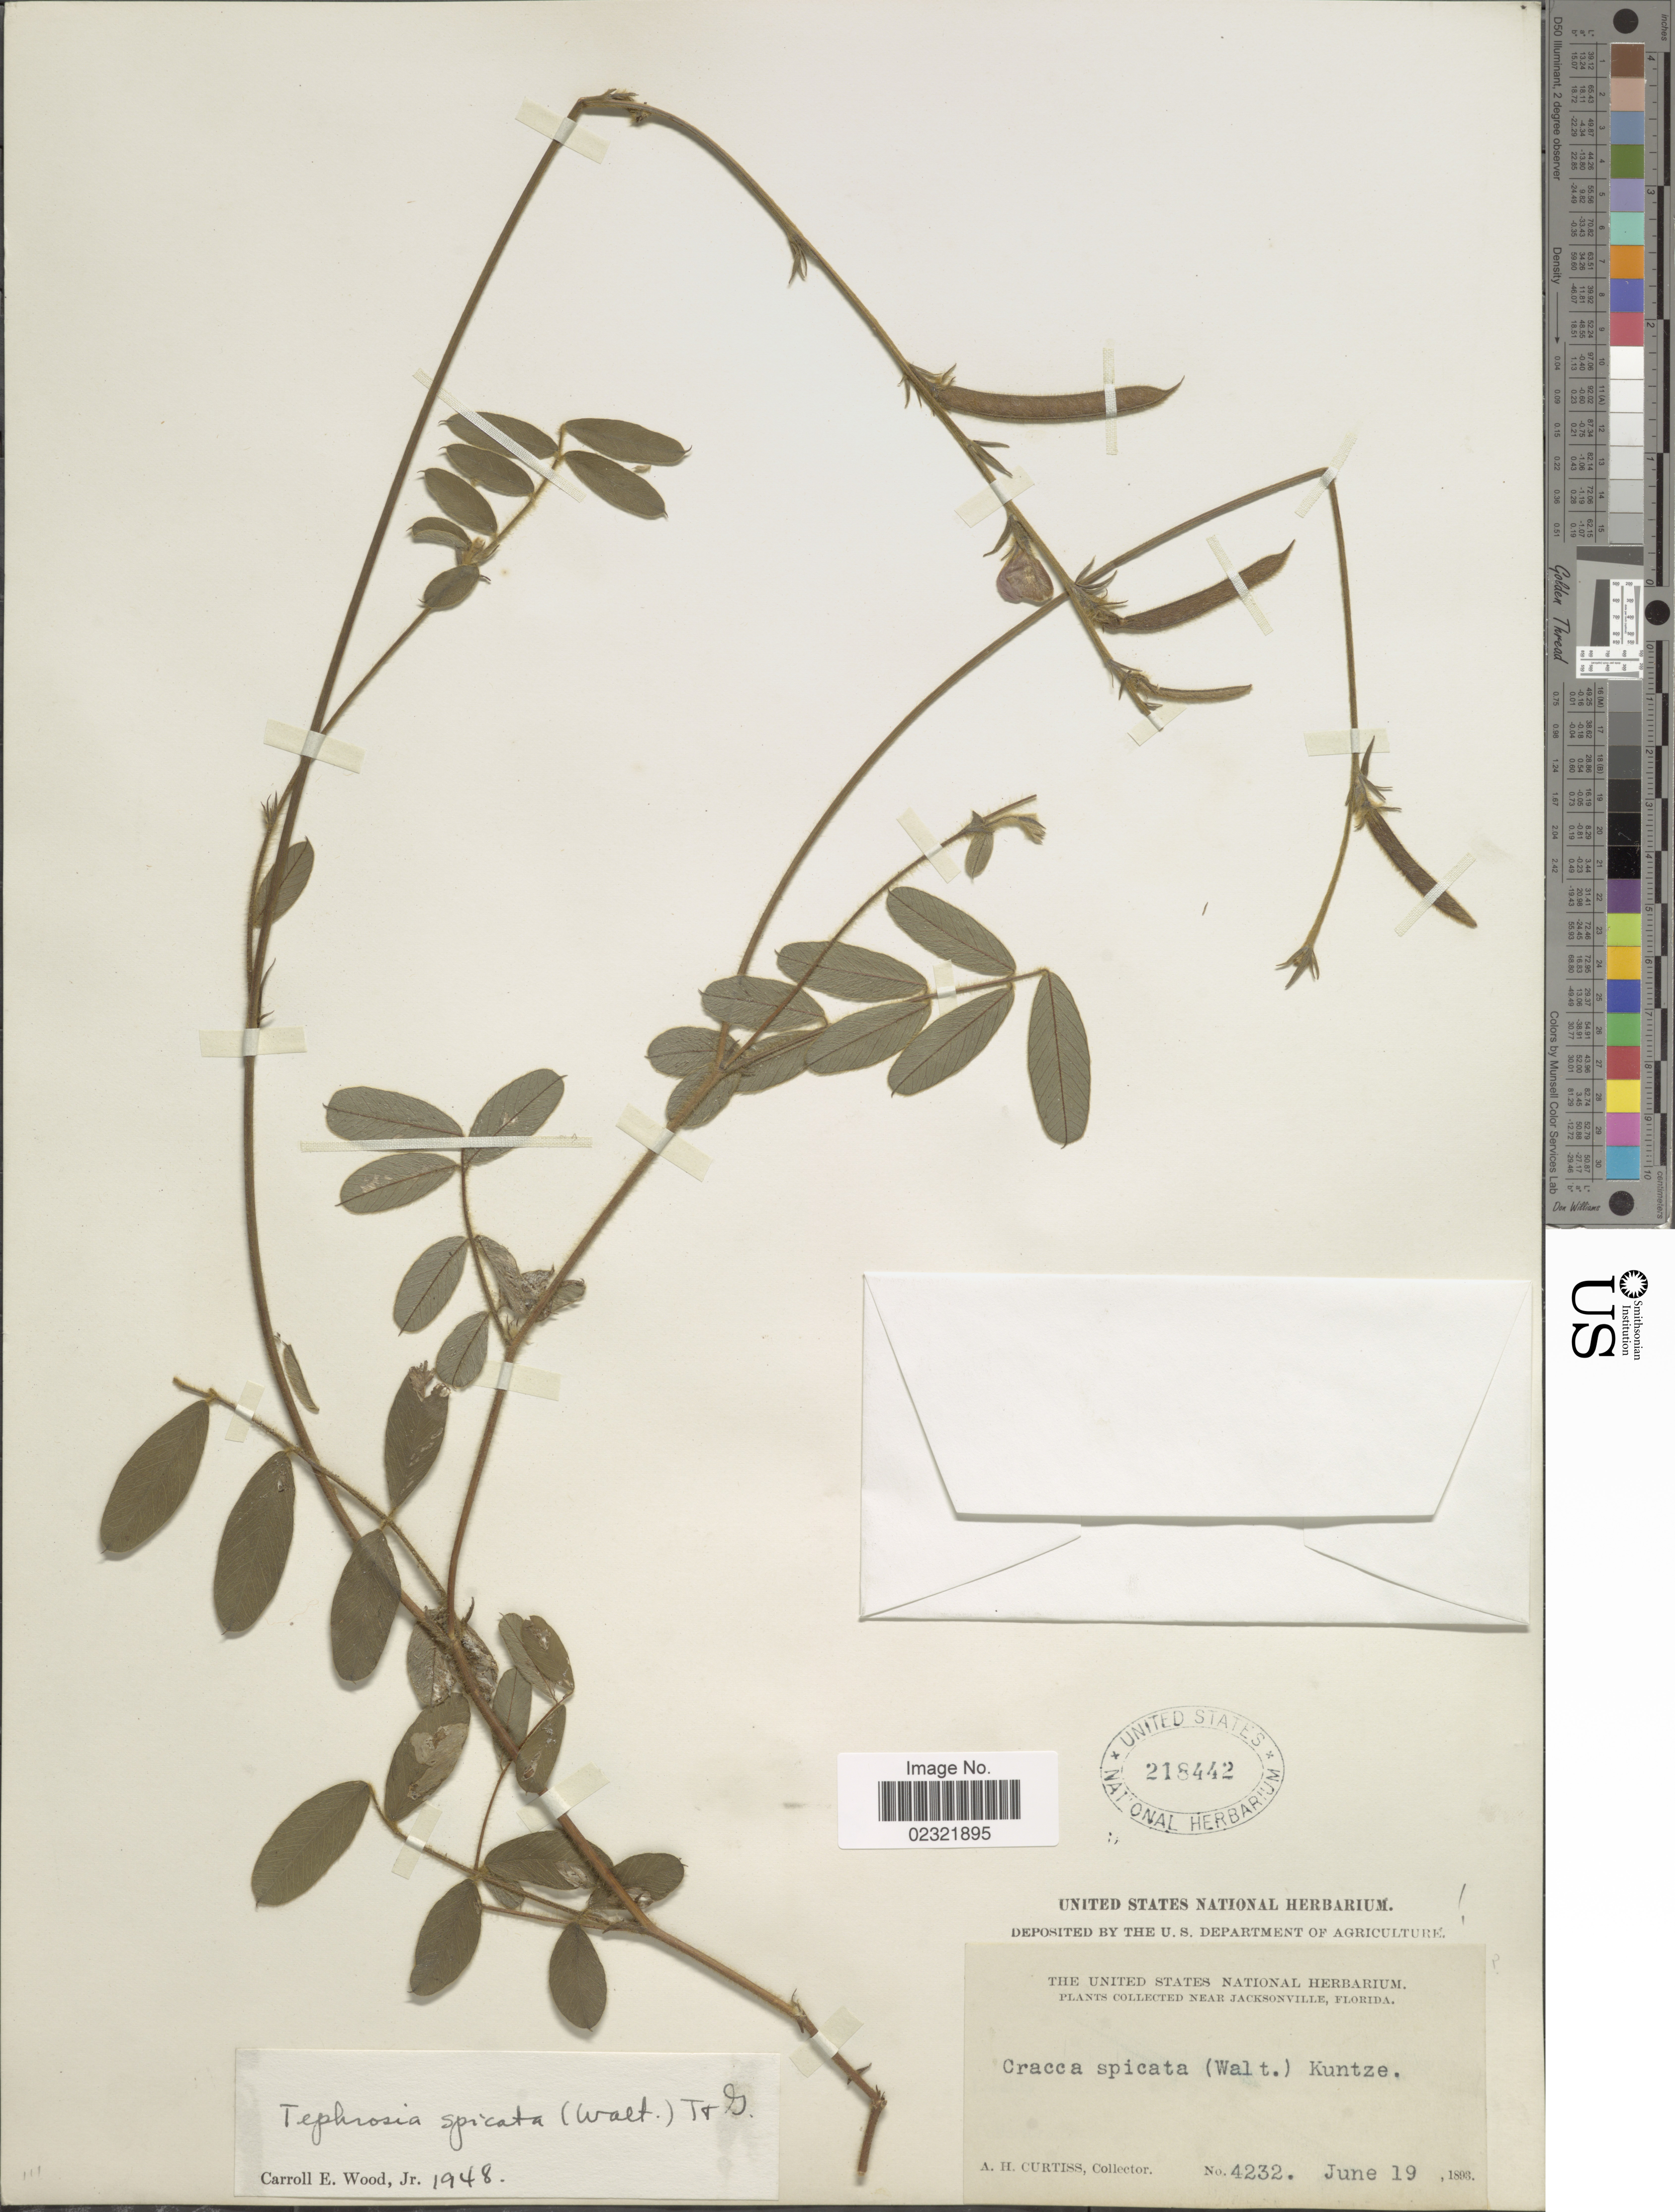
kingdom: Plantae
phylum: Tracheophyta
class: Magnoliopsida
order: Fabales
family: Fabaceae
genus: Tephrosia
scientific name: Tephrosia spicata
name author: (Walter) Torr. & A. Gray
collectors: A. H. Curtiss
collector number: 4232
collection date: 1893-06-19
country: United States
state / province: Florida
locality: Near Jacksonville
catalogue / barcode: US 218442